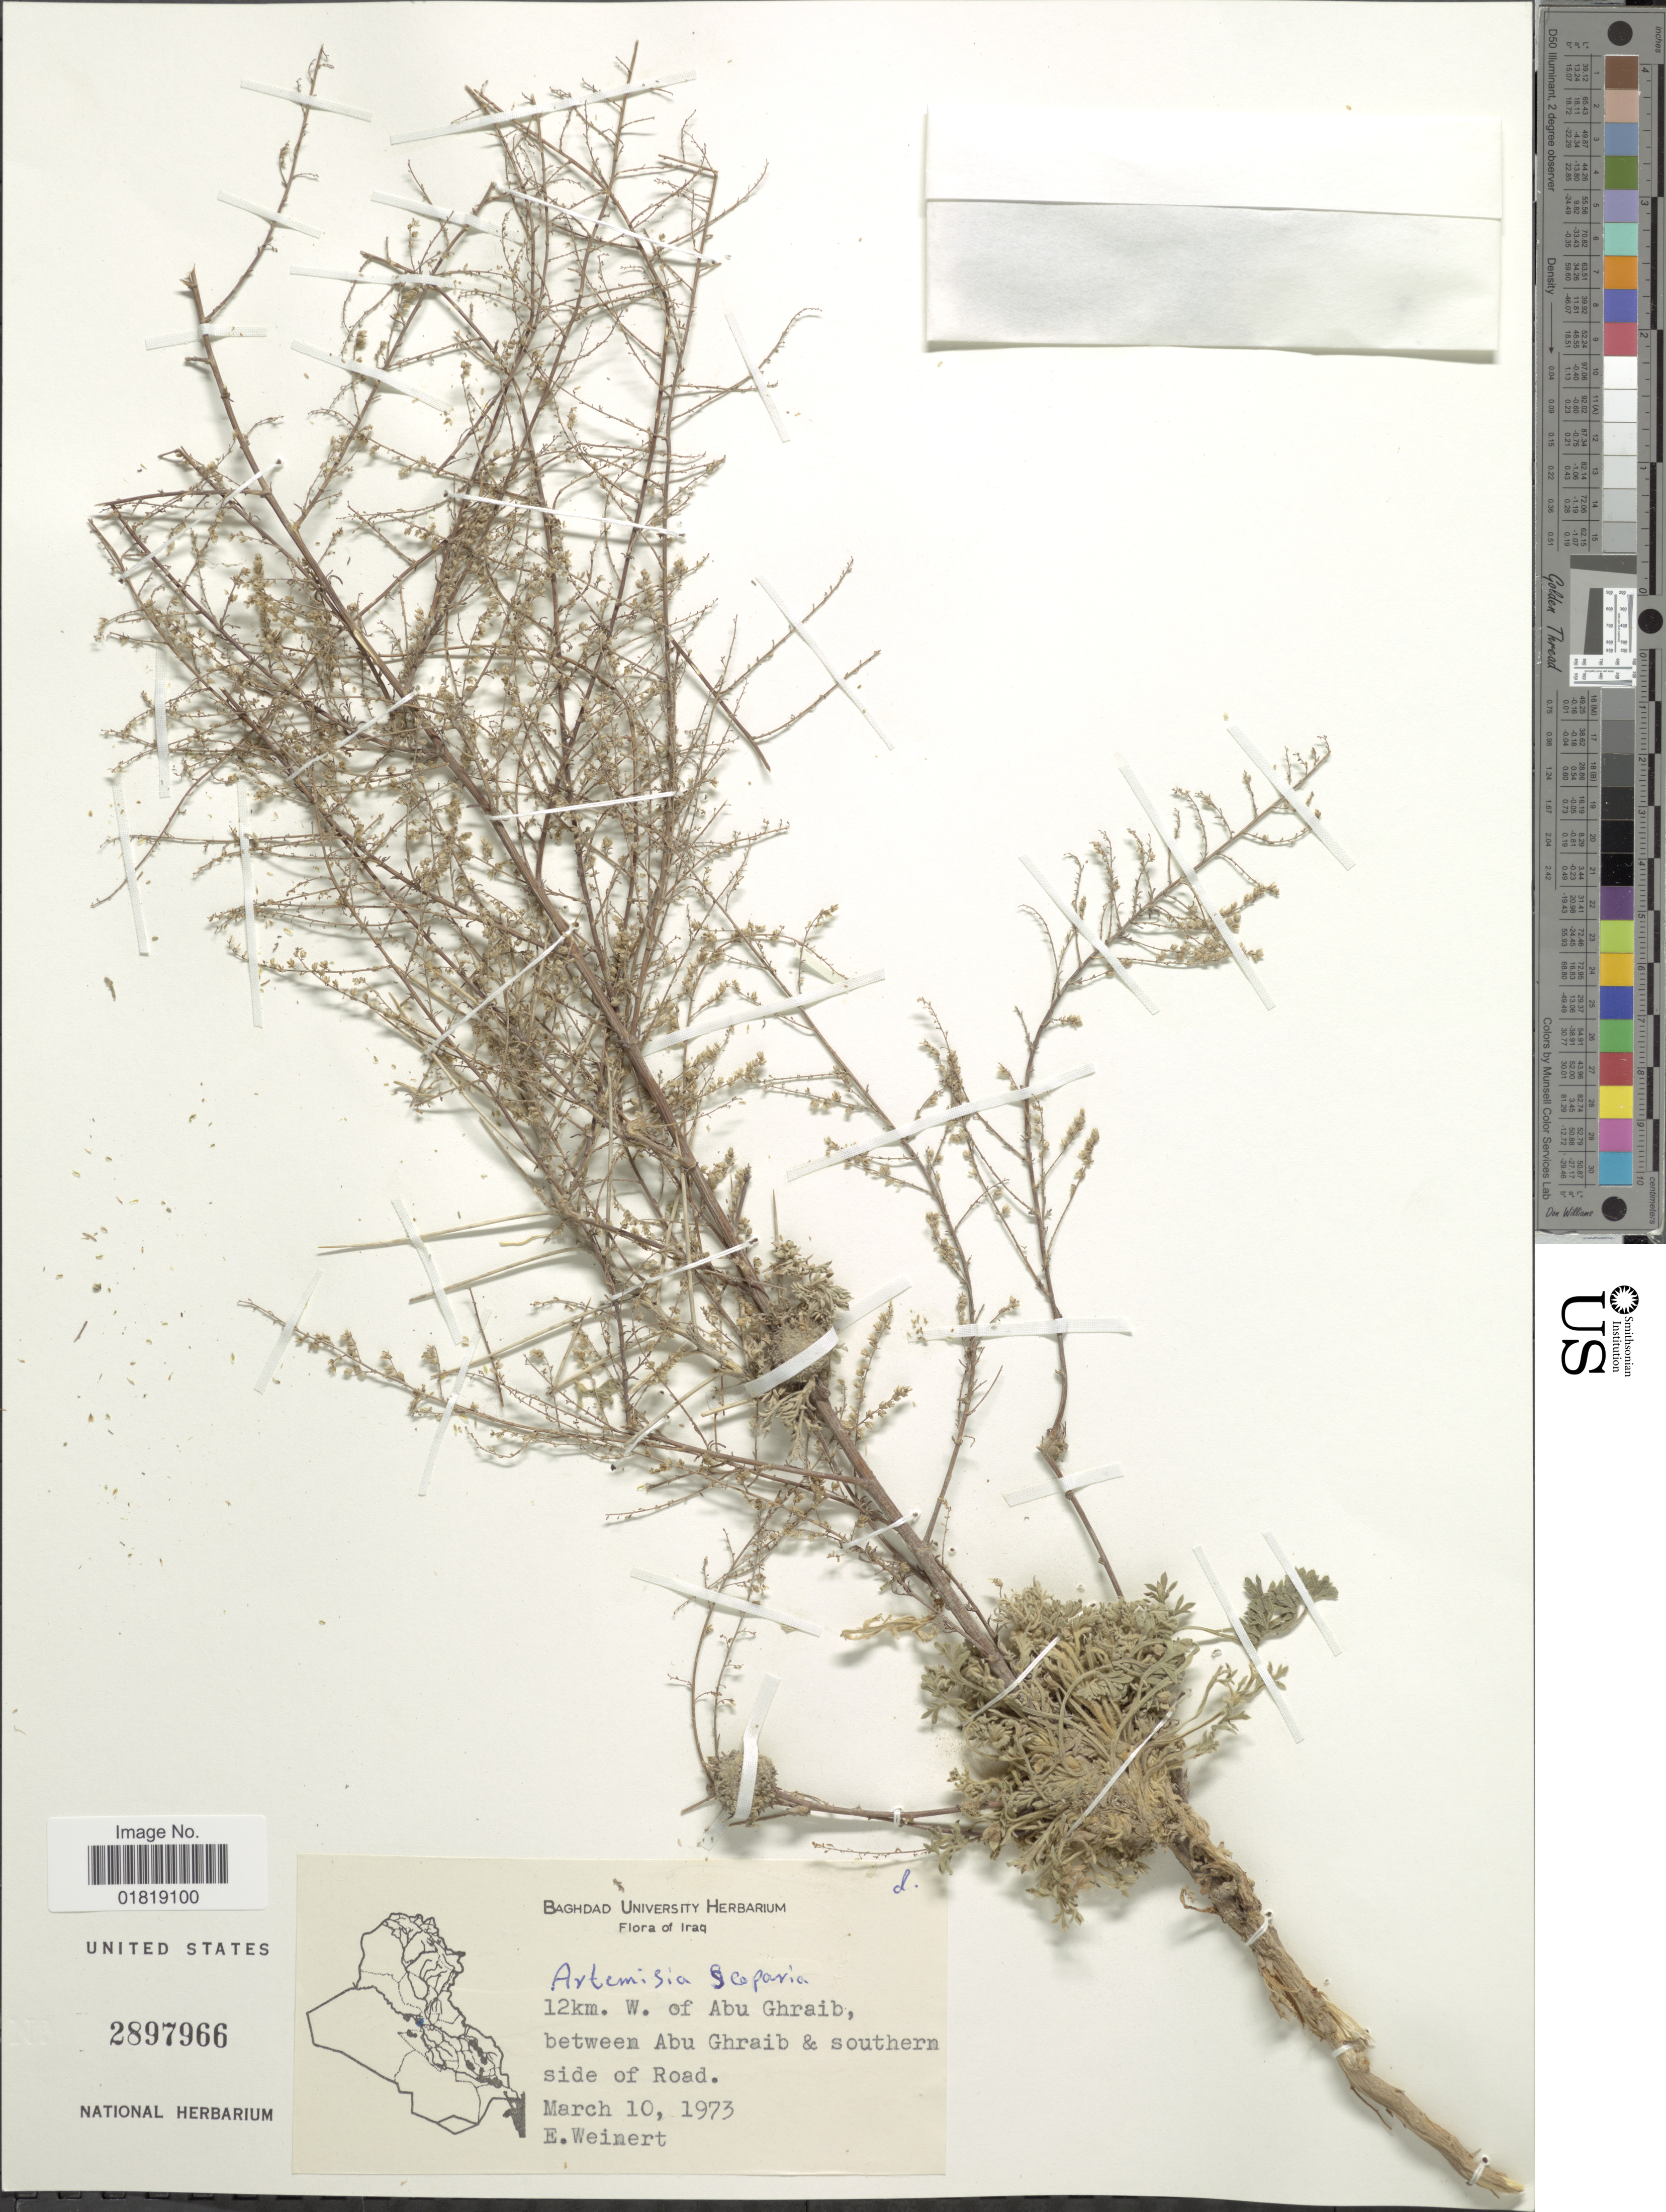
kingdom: Plantae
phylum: Tracheophyta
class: Magnoliopsida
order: Asterales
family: Asteraceae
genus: Artemisia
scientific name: Artemisia scoparia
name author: Waldst. & Kit.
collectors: E. Weinert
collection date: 1973-03-10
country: Iraq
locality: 12km. W. of Abu Ghraib, between Abu Ghraib & southern side of Road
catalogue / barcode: US 2897966